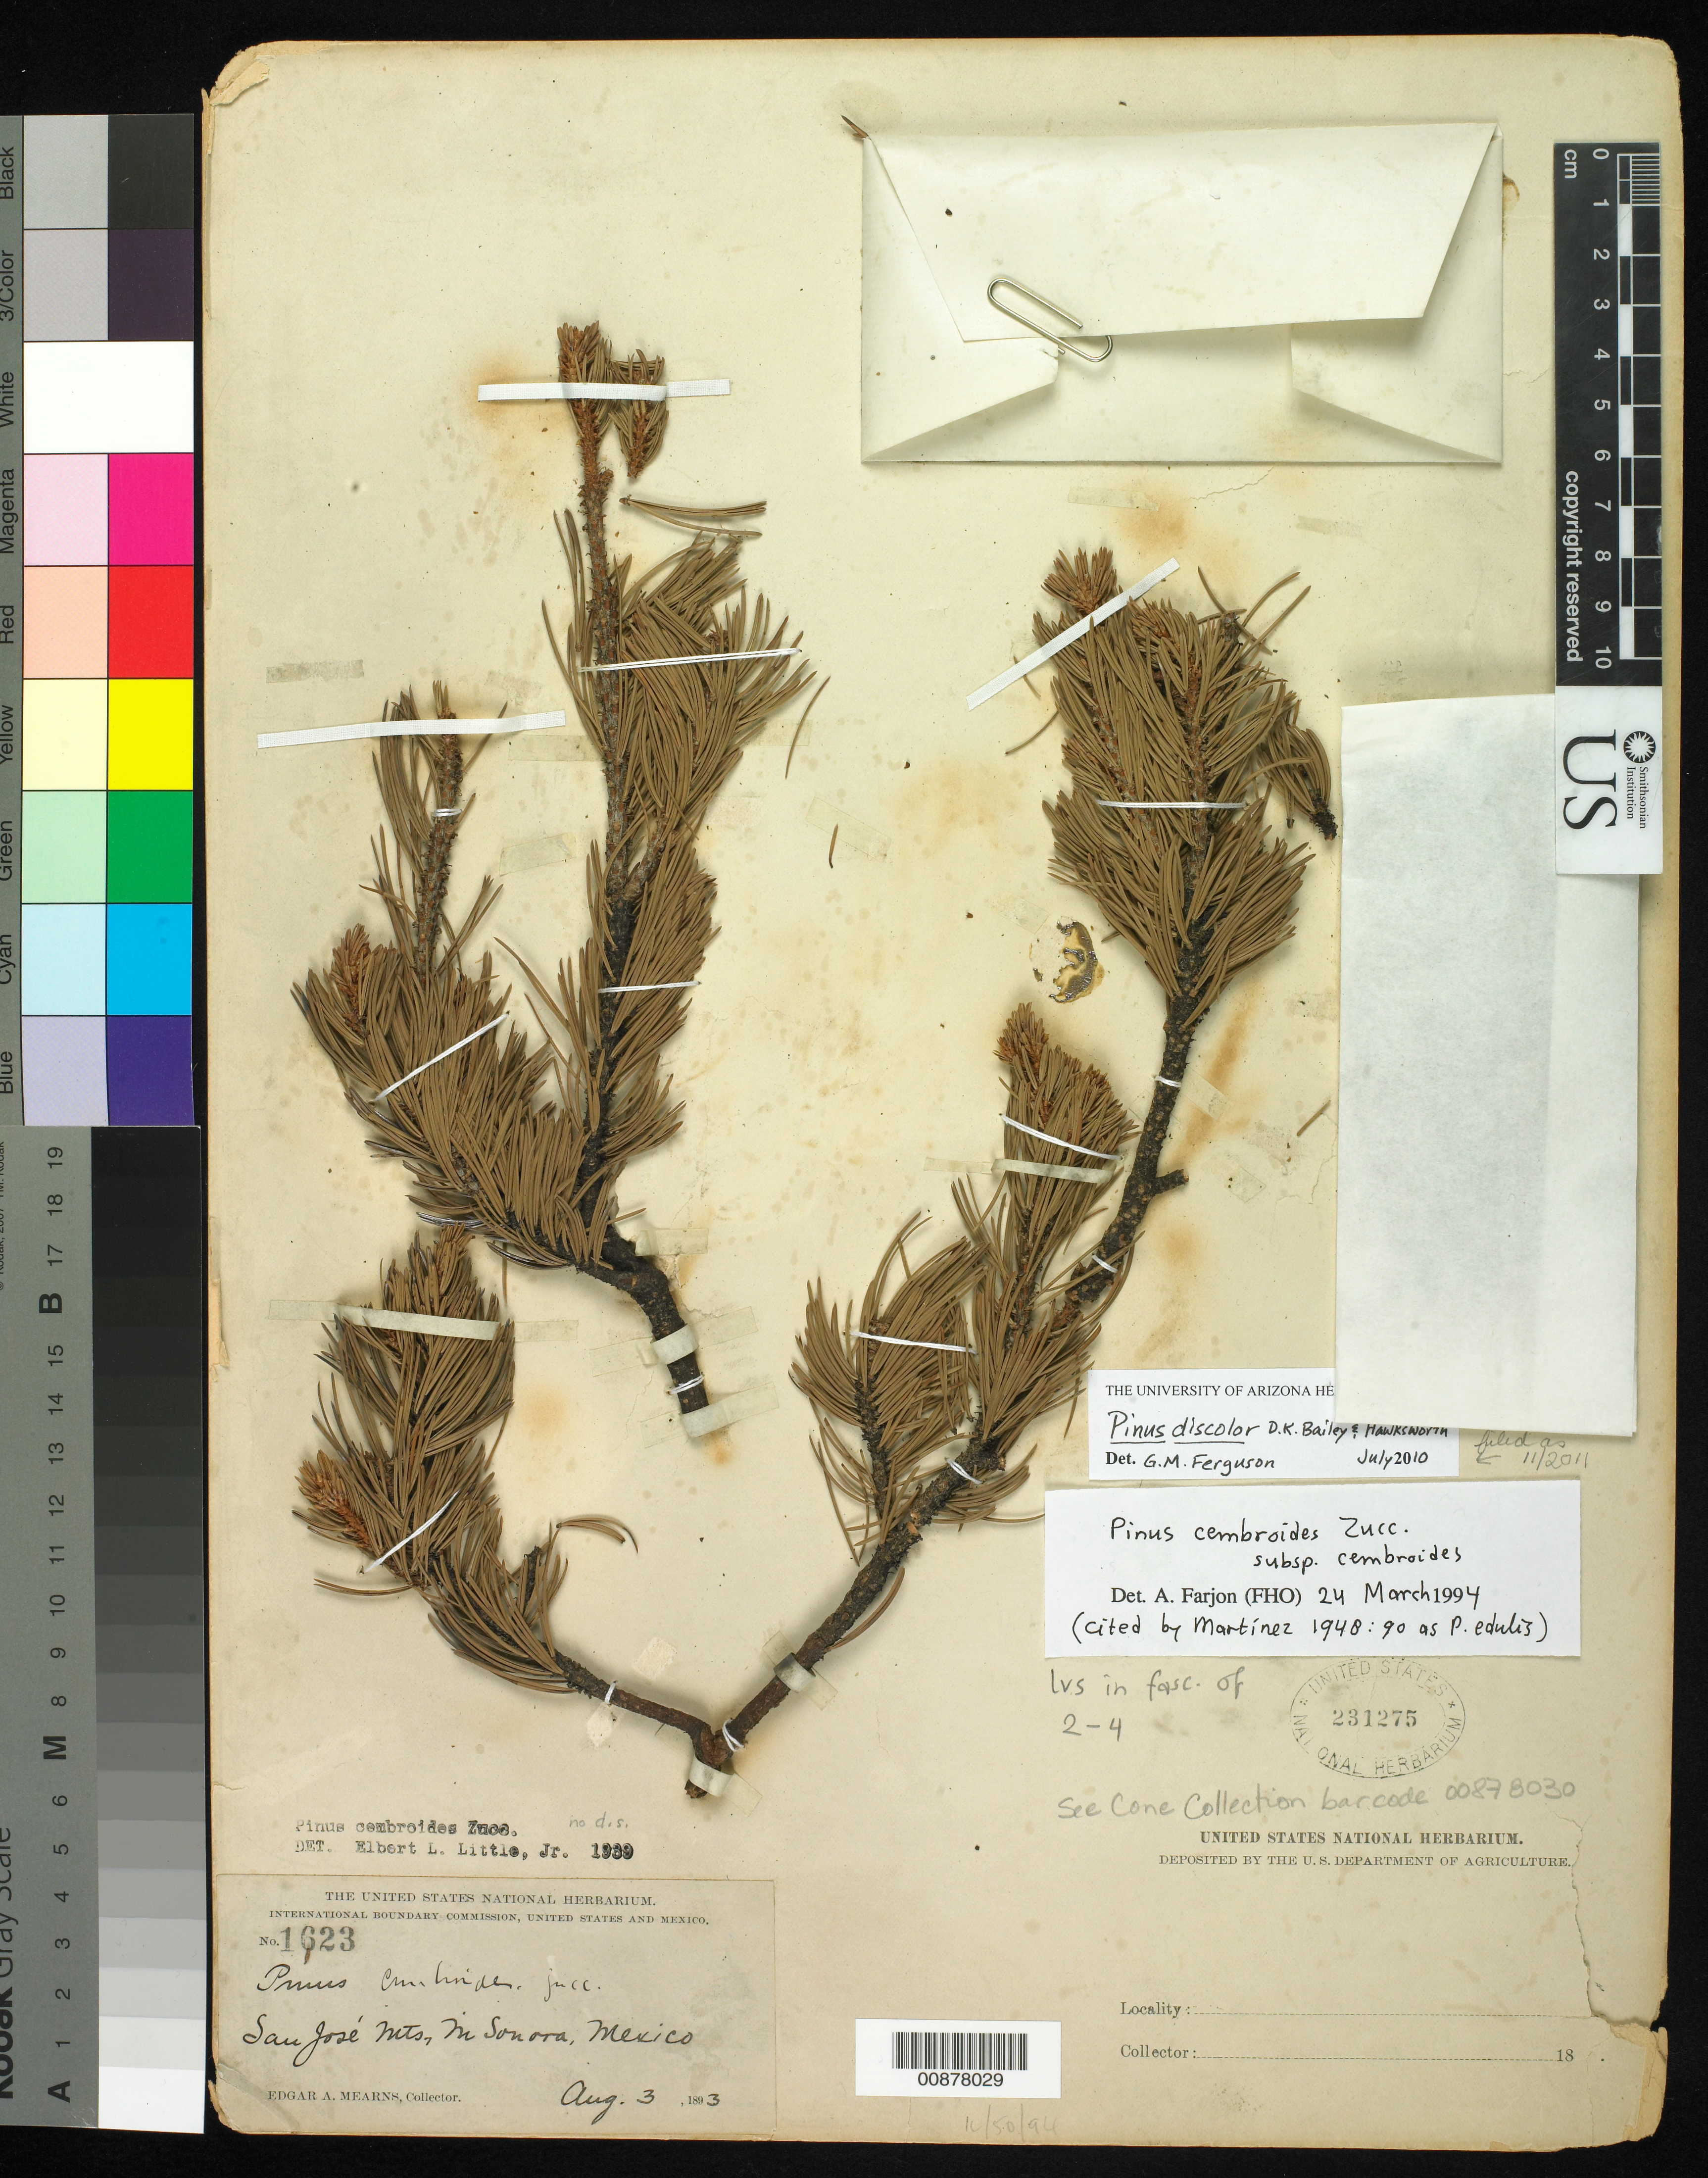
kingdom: Plantae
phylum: Tracheophyta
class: Pinopsida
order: Pinales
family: Pinaceae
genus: Pinus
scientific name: Pinus discolor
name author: D.K. Bailey & Hawksw.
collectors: E. A. Mearns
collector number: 1623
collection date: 1893-08-03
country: Mexico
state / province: Sonora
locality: San Jose Mts.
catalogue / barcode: US 231275